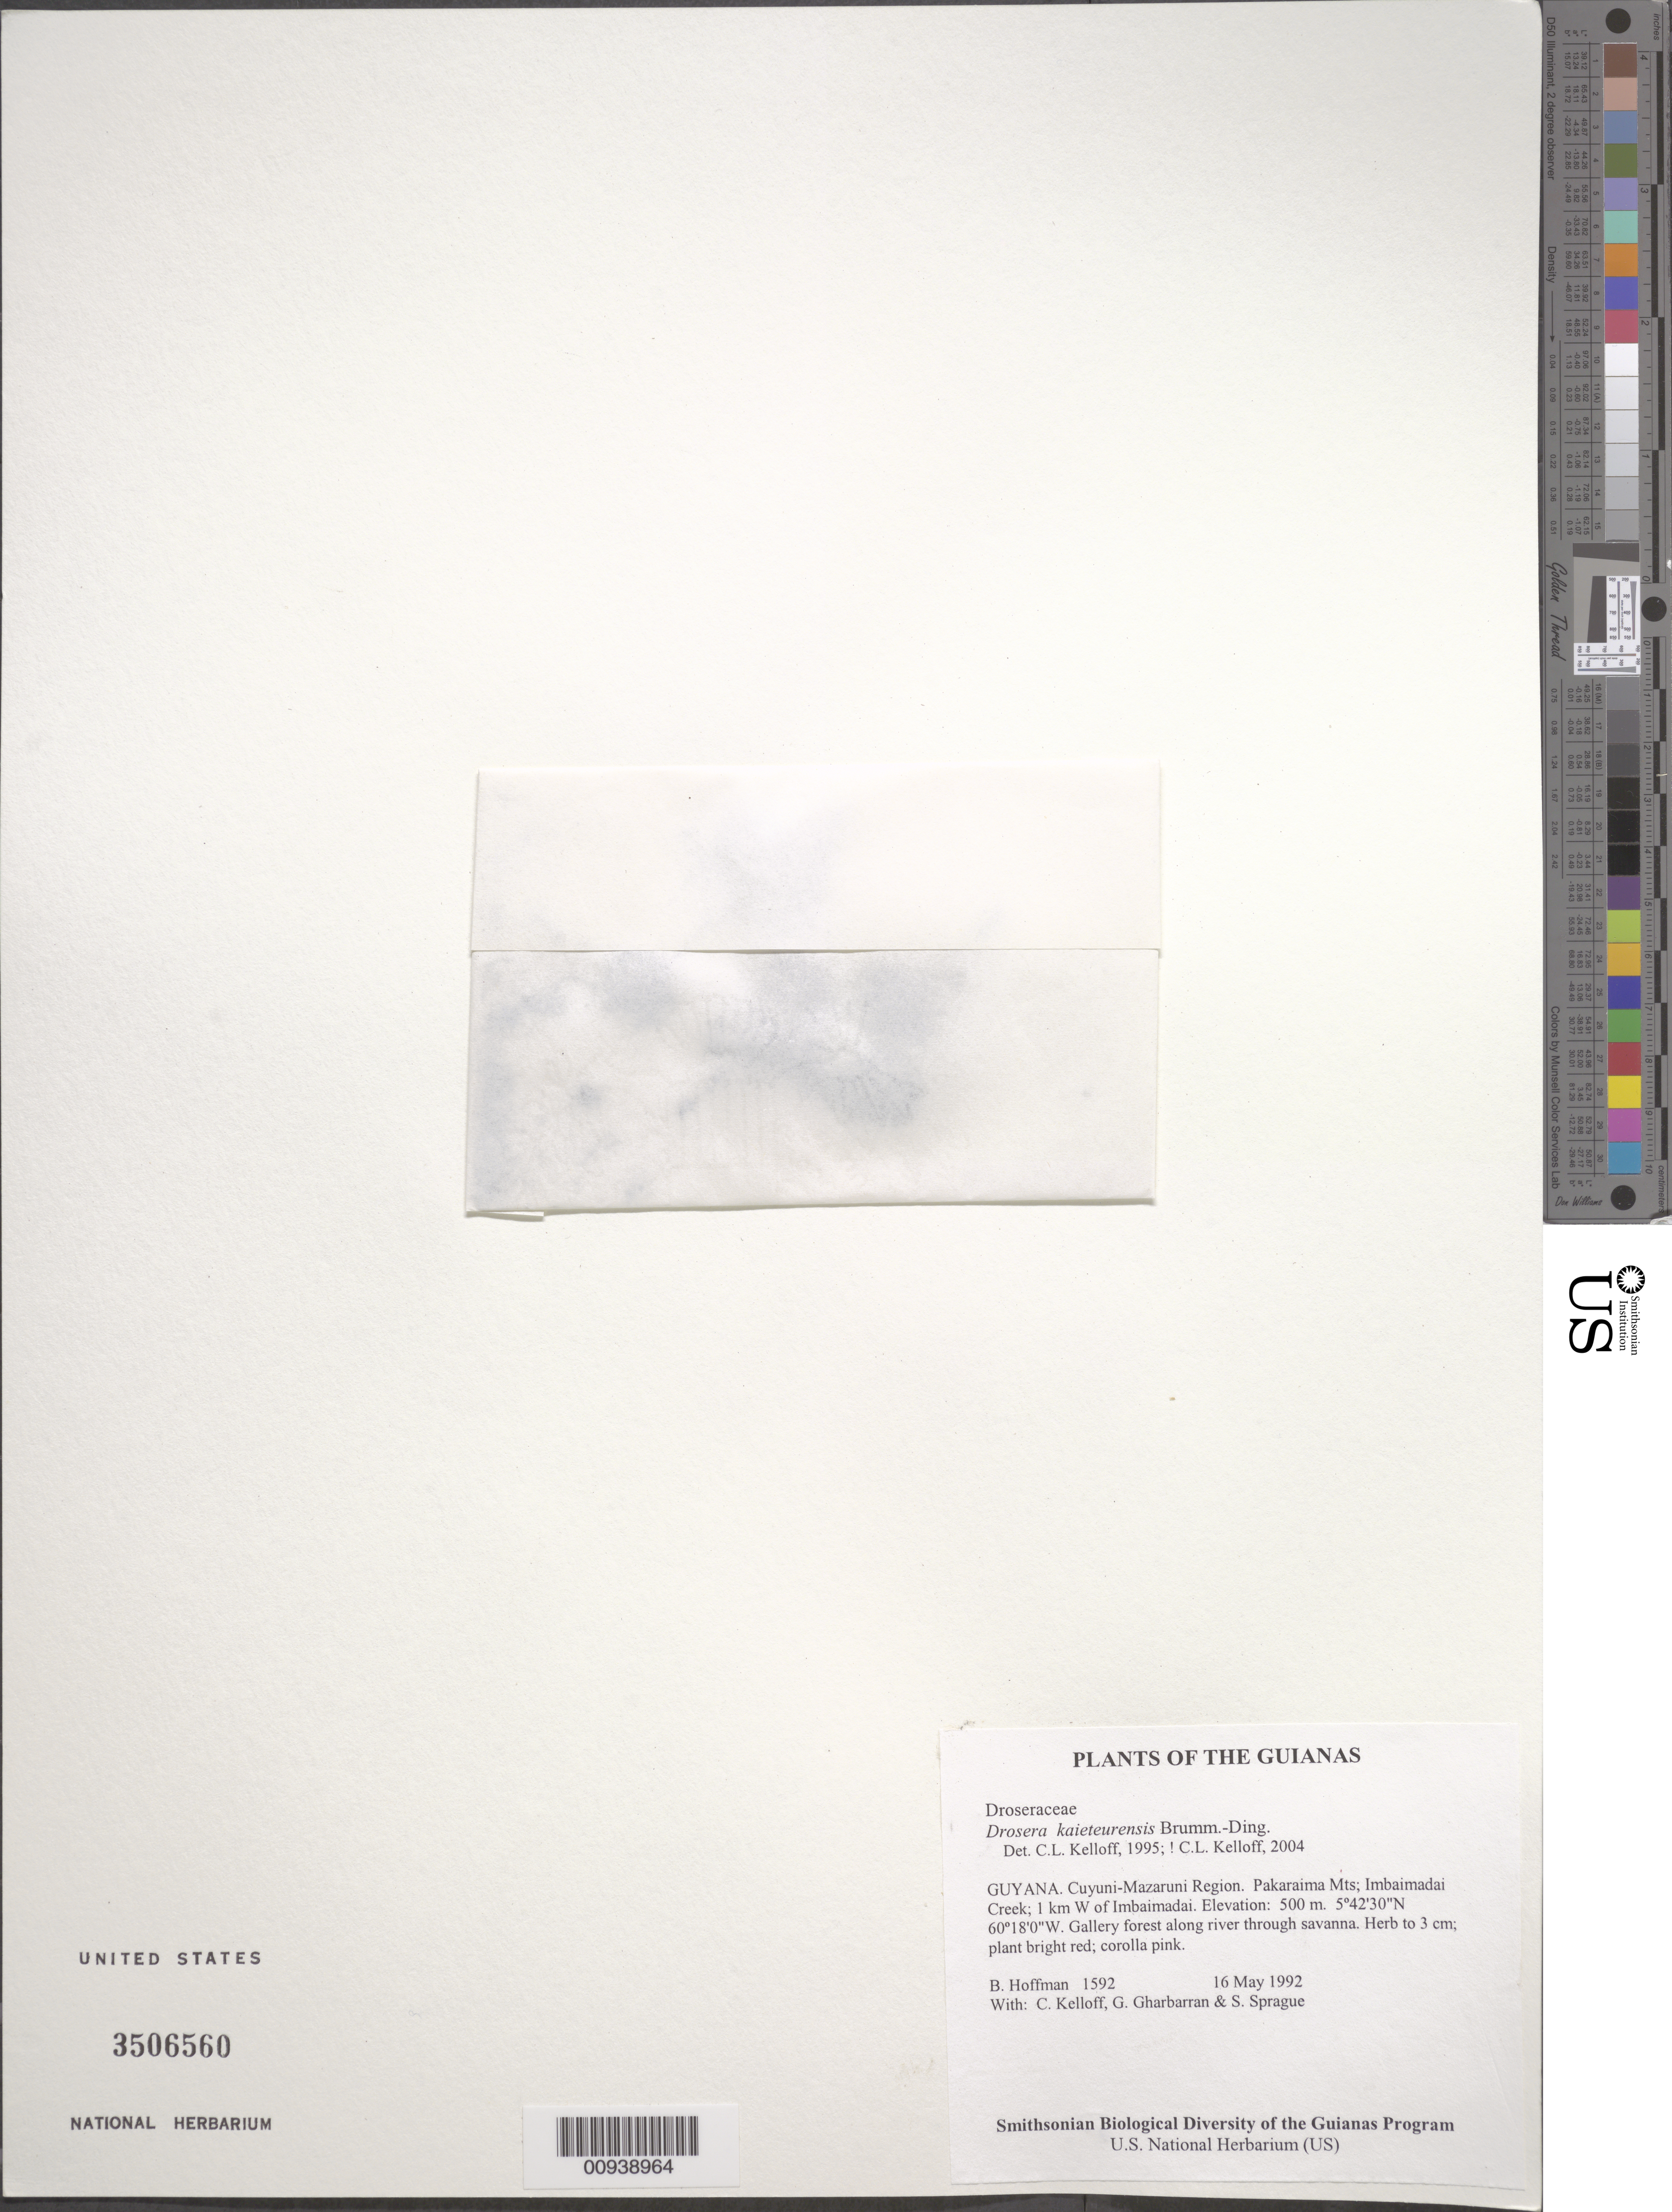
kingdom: Plantae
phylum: Tracheophyta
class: Magnoliopsida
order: Caryophyllales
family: Droseraceae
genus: Drosera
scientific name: Drosera kaieteurensis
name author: Brumm.-Ding.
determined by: Kelloff, Carol L., (US), Smithsonian Institution - National Museum of Natural History (UNITED STATES)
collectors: B. Hoffman, C. L. Kelloff, G. Gharbarran & S. Sprague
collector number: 1592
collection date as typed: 16 May 1992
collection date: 1992-05-16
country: Guyana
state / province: Cuyuni-Mazaruni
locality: Pakaraima Mts; Imbaimadai Creek; 1 km W of Imbaimadai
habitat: Gallery forest along river through savanna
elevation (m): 500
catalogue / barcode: US 3506560